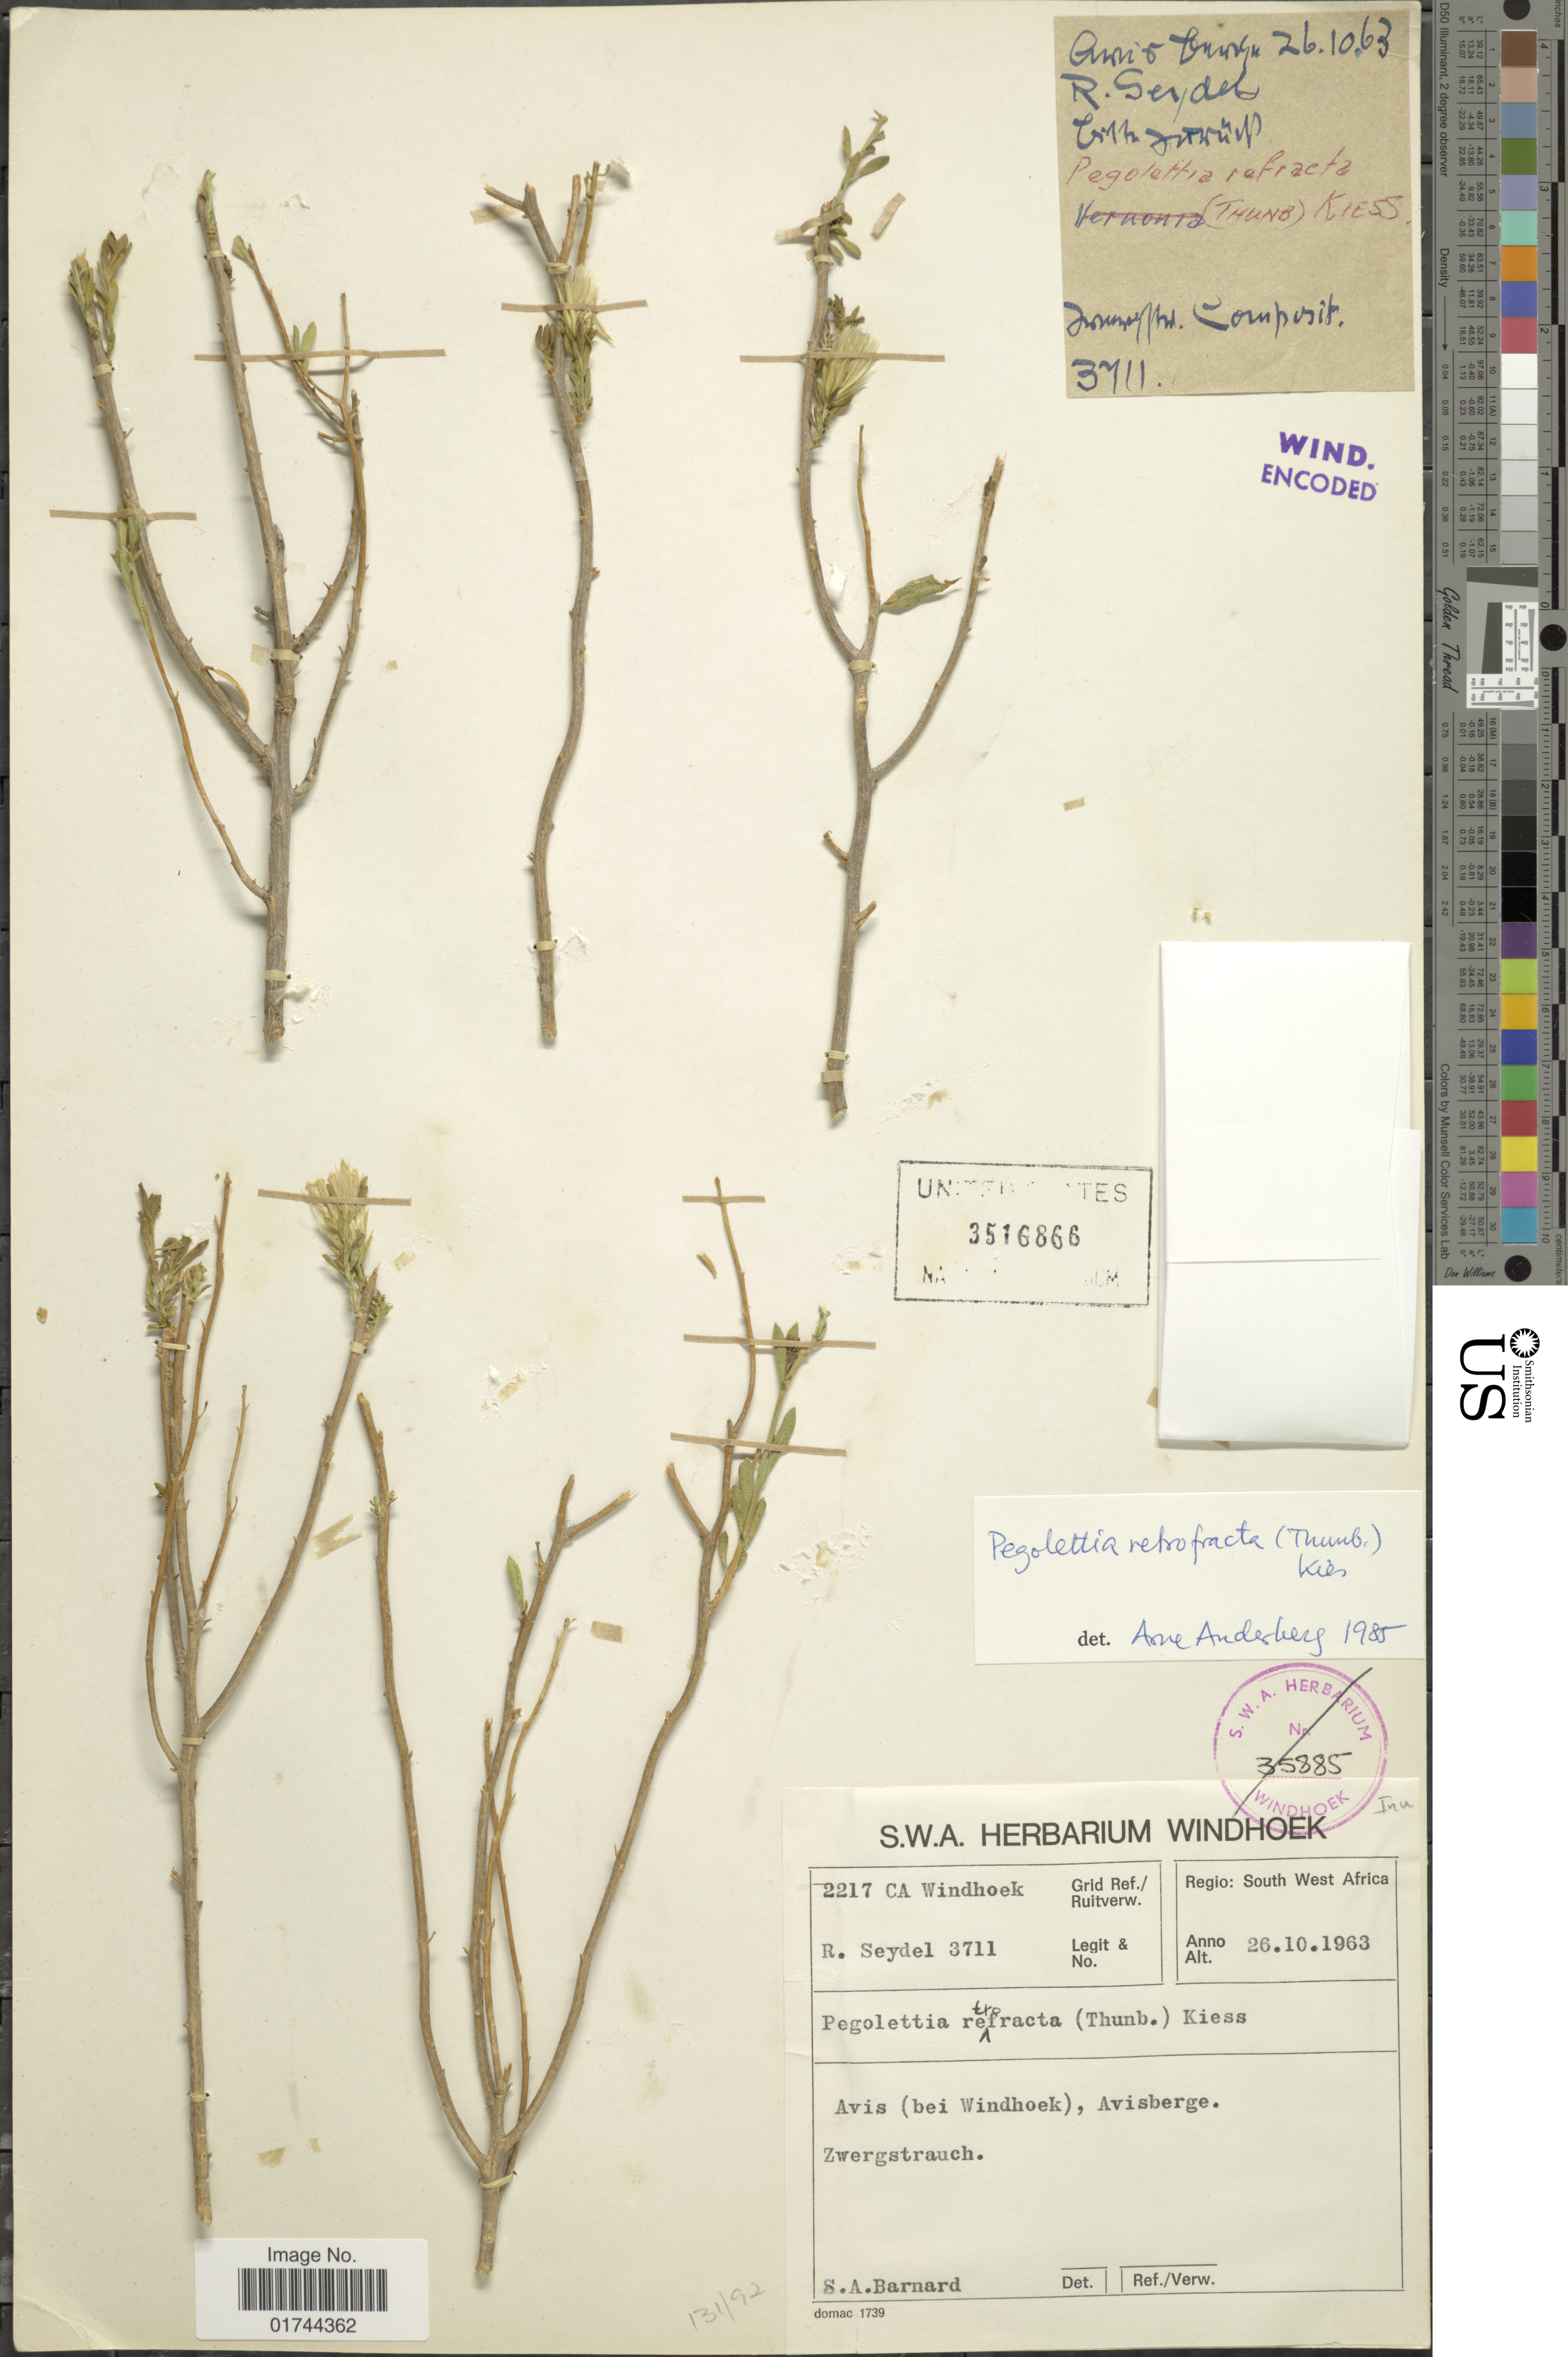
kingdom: Plantae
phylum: Tracheophyta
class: Magnoliopsida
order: Asterales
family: Asteraceae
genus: Pegolettia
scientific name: Pegolettia retrofracta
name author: (Thunb.) Kies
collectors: R. Seydel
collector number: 3711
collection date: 1963-10-26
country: Namibia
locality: South West Africa, Avis (bei Windhoek), Avisberge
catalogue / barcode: US 3516866